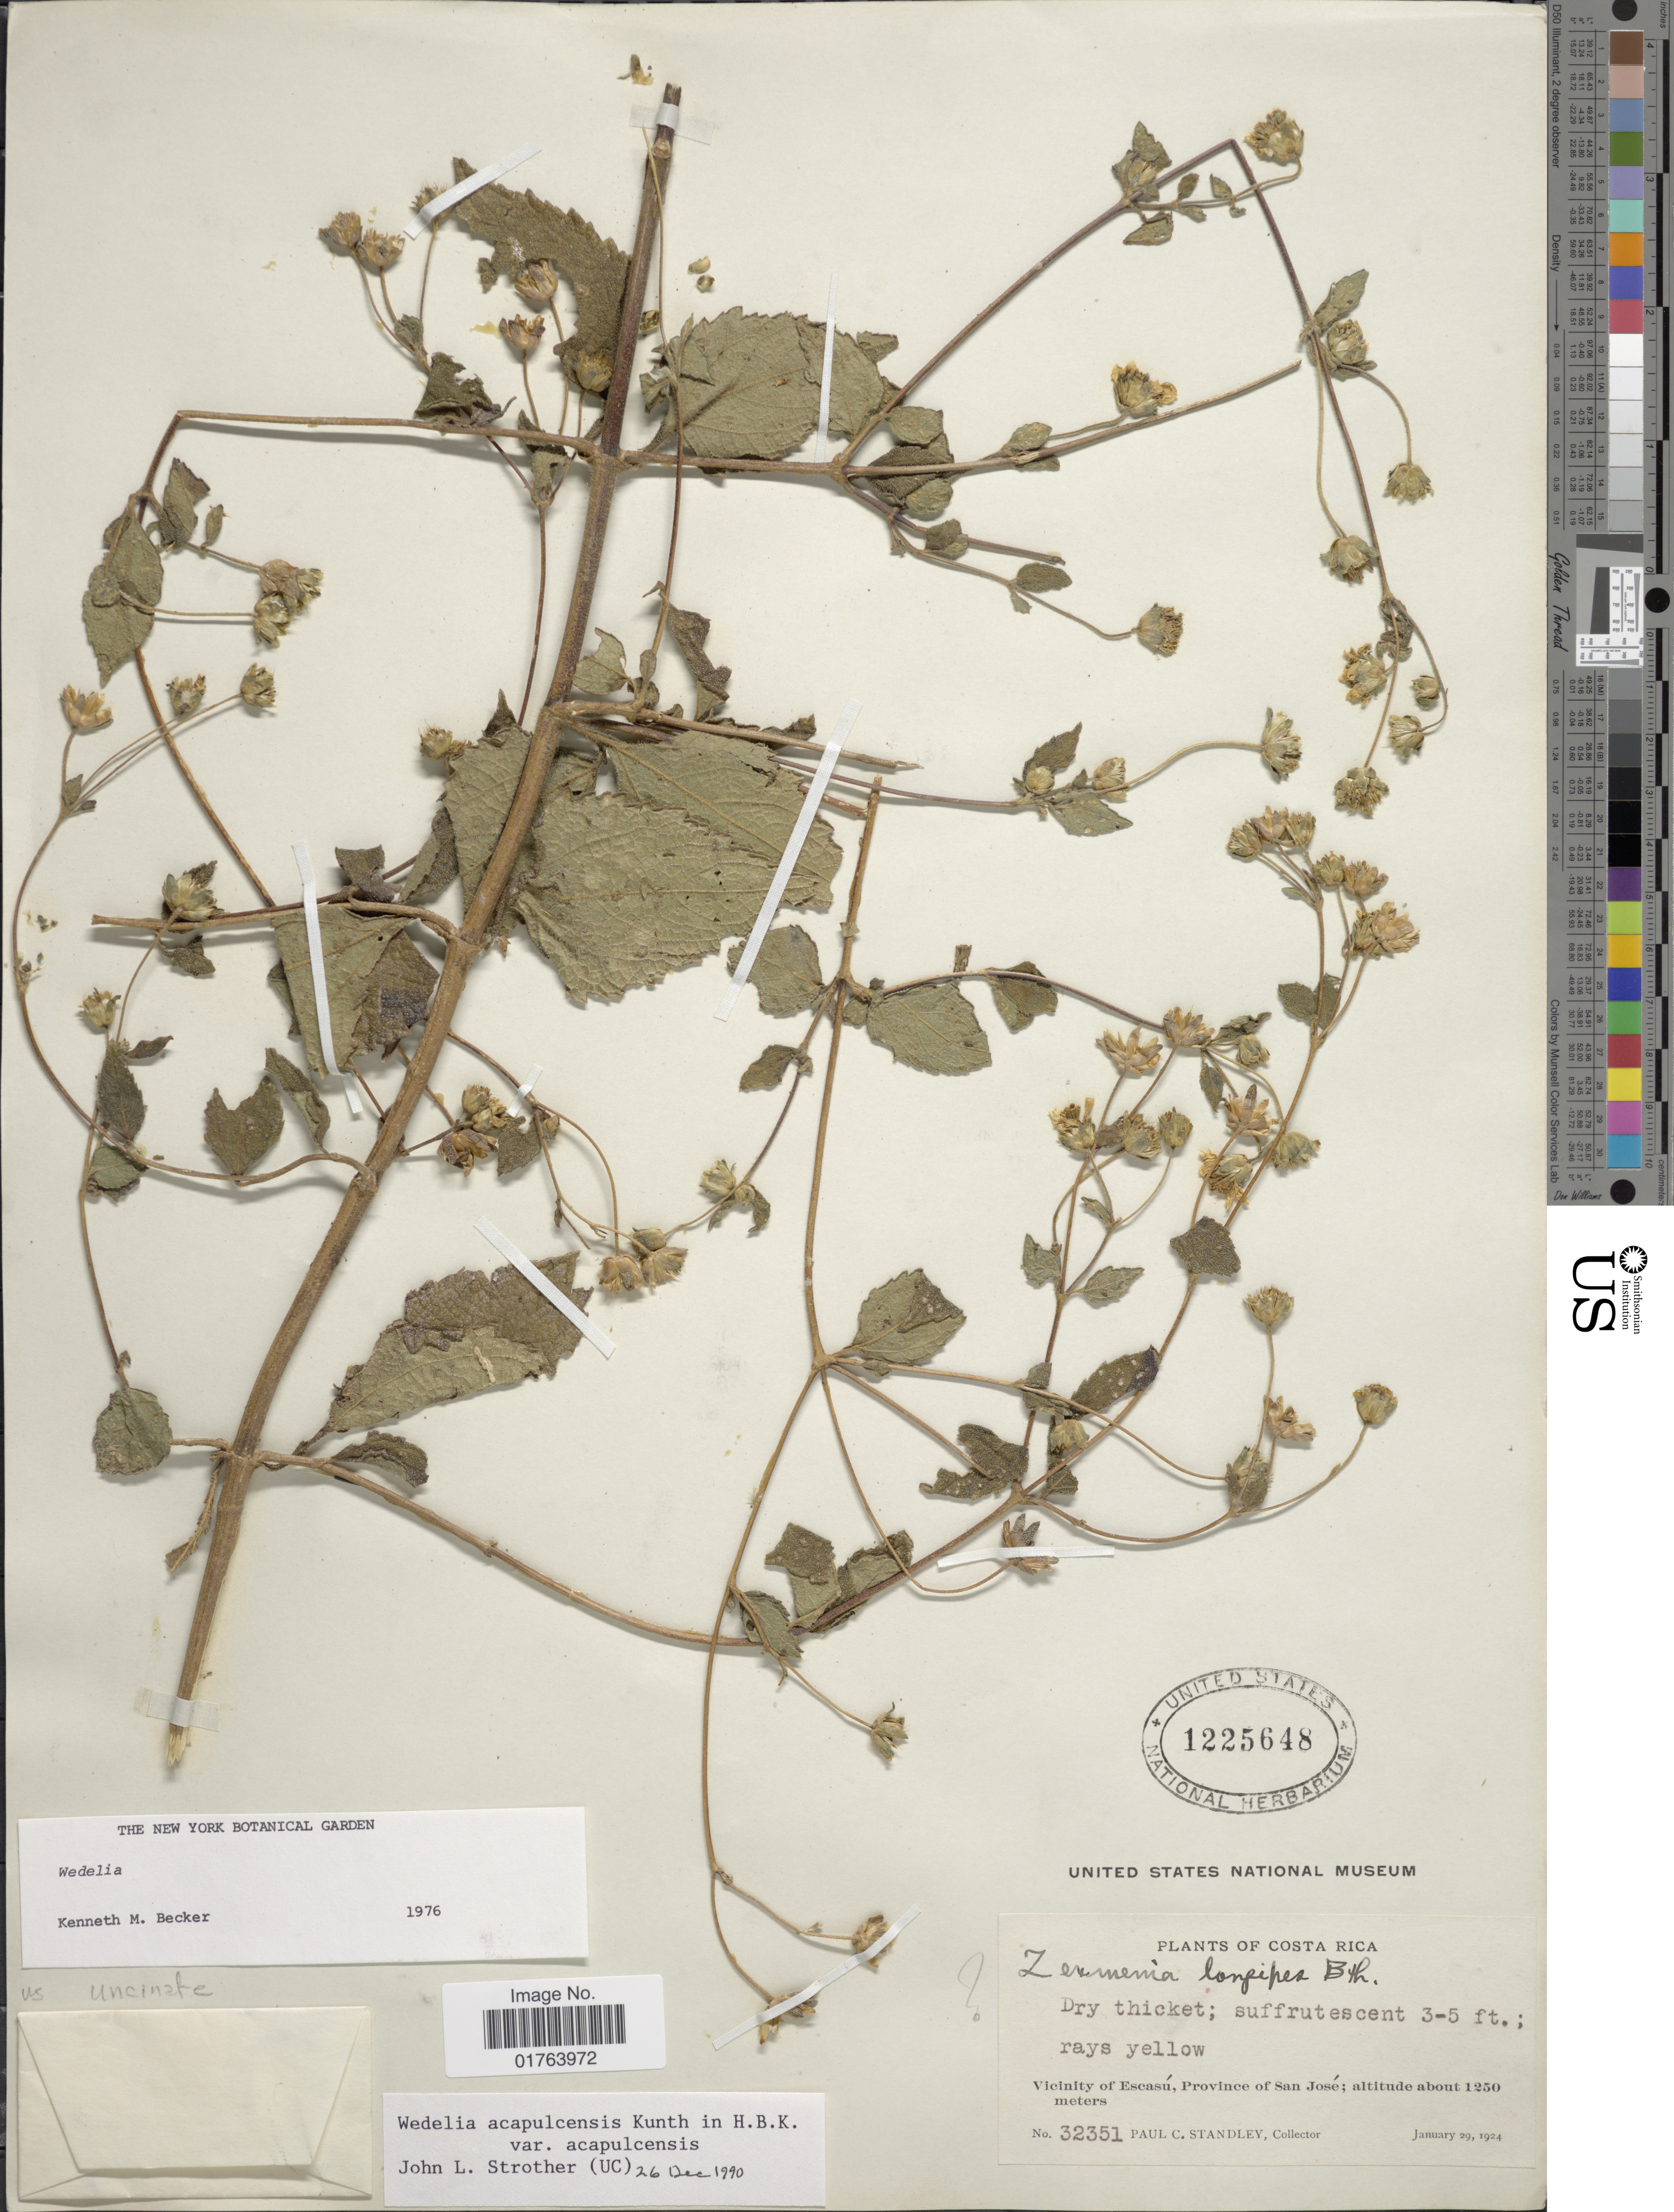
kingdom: Plantae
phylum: Tracheophyta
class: Magnoliopsida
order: Asterales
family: Asteraceae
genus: Wedelia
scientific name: Wedelia acapulcensis var. acapulcensis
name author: Kunth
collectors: P. C. Standley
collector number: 32351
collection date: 1924-01-29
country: Costa Rica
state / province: San José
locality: Vicinity of Escasu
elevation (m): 1250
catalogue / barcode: US 1225648